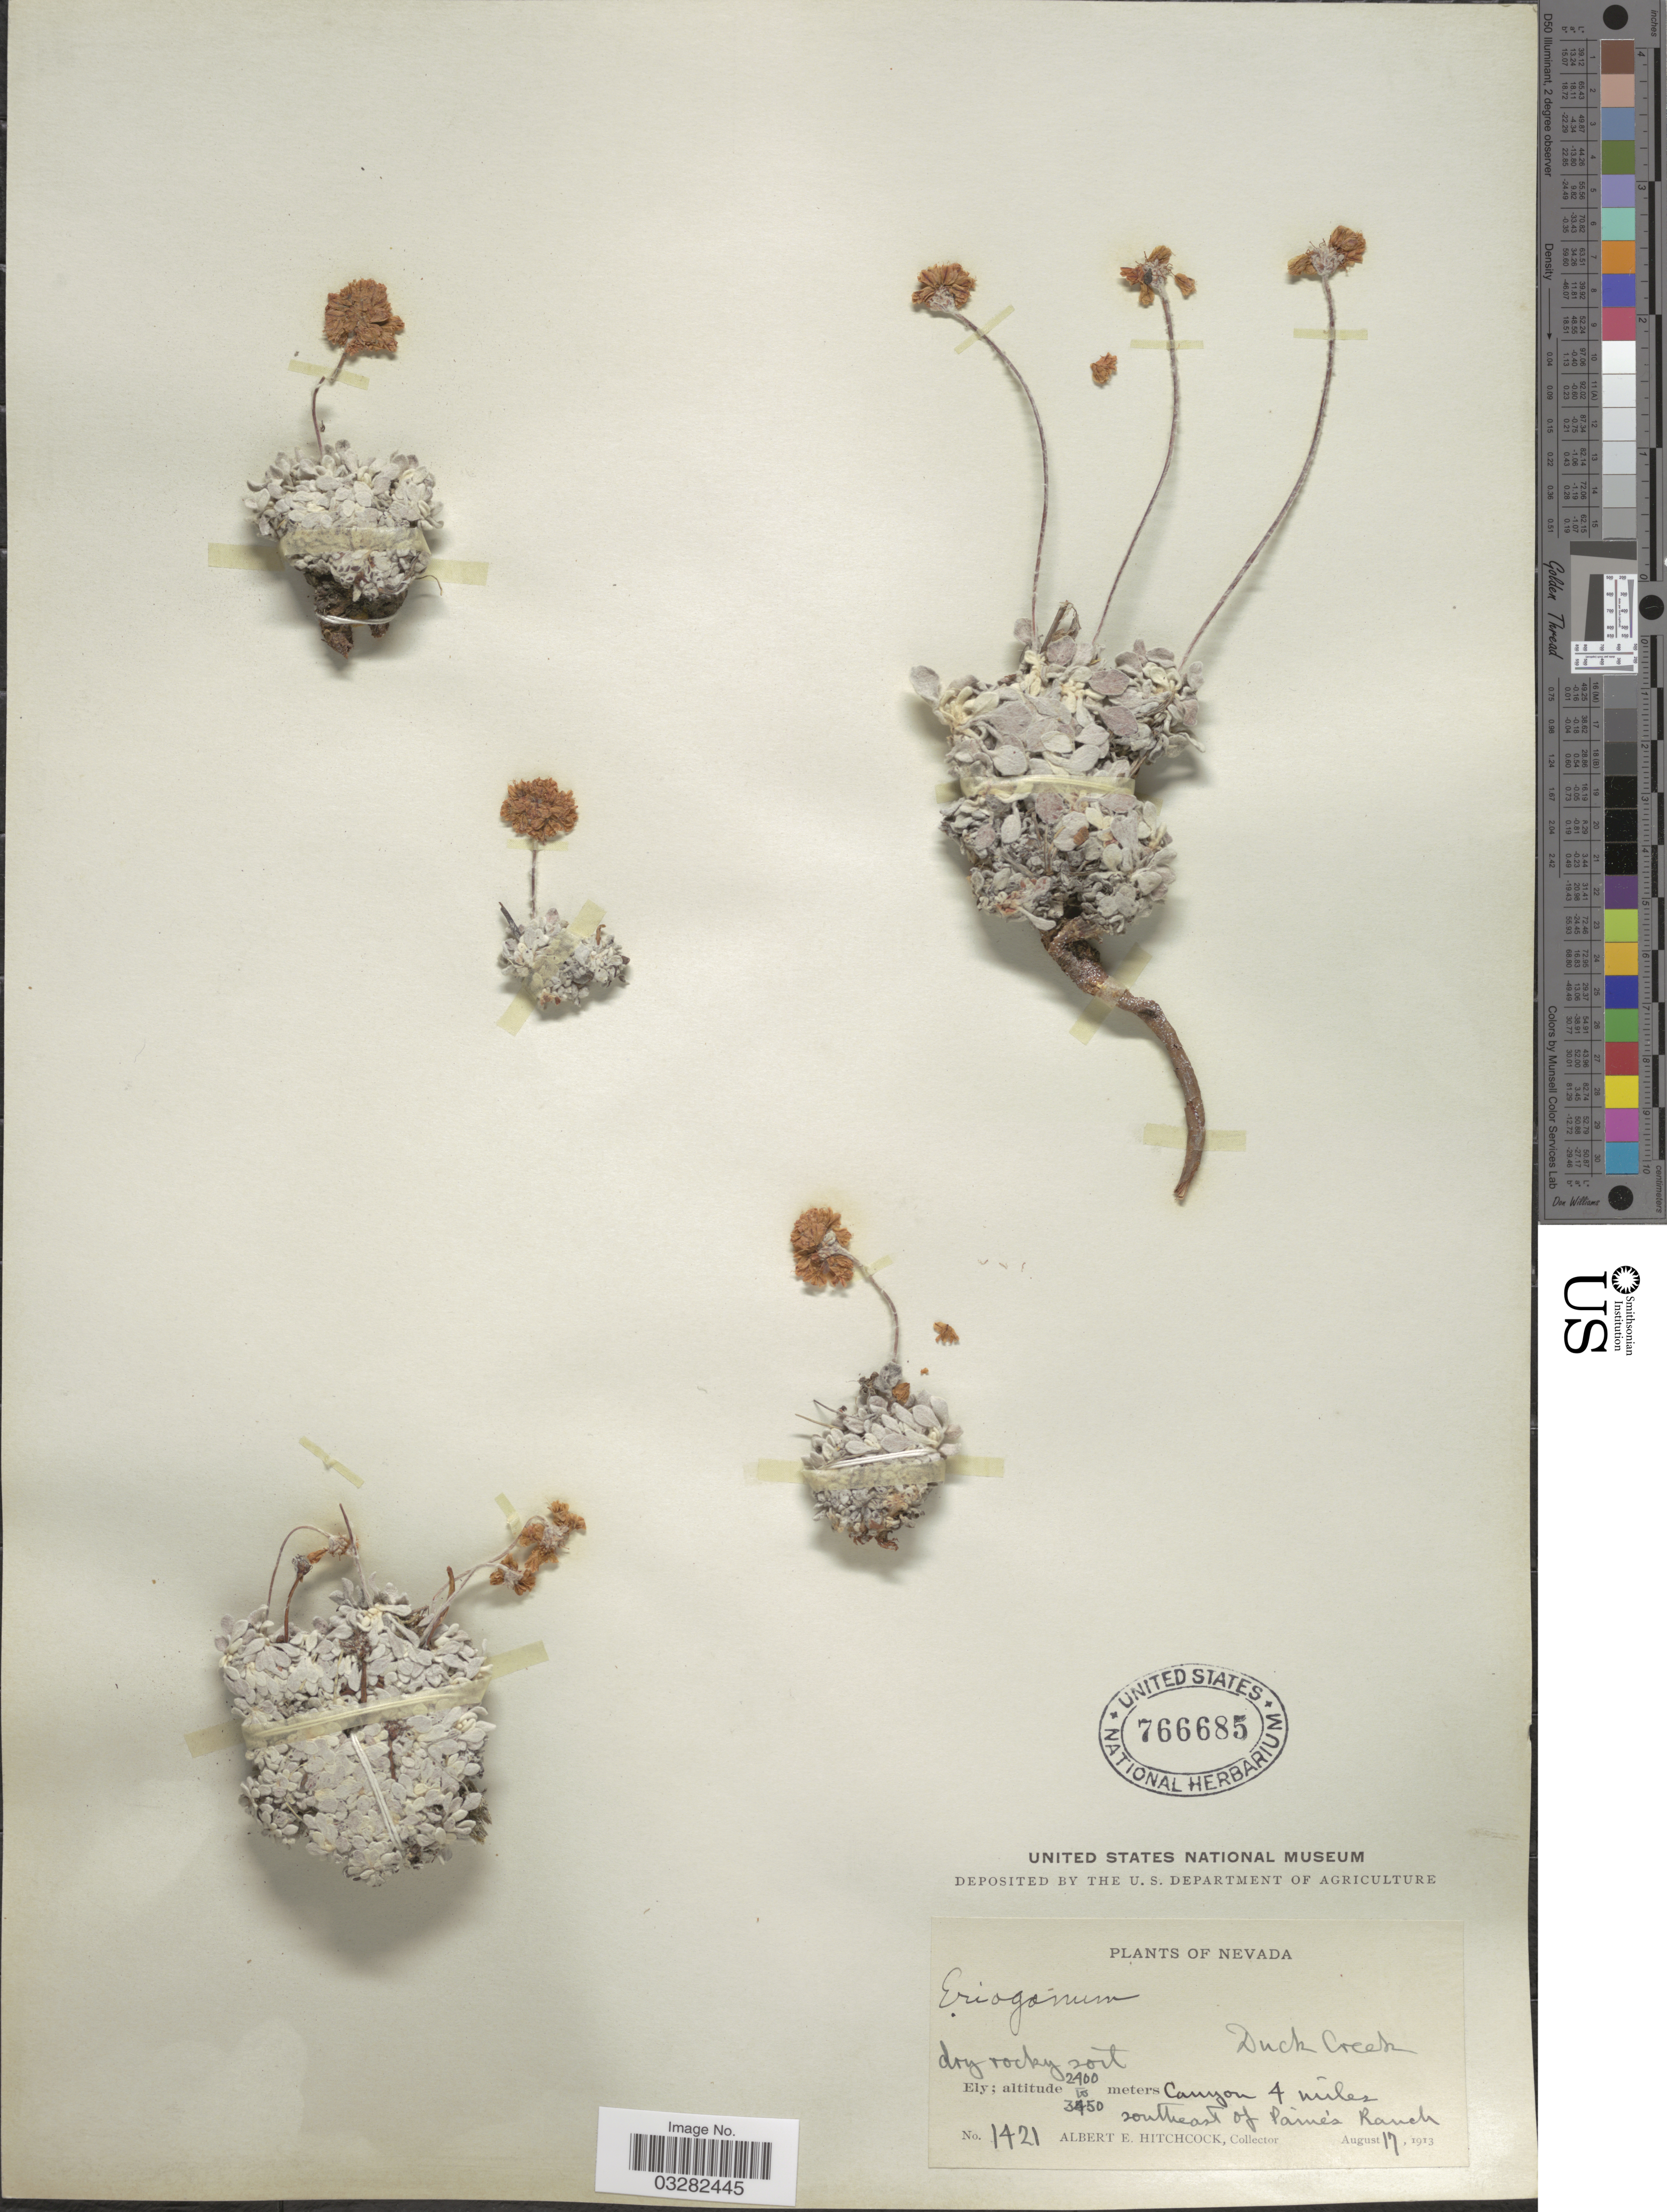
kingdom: Plantae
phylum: Tracheophyta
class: Magnoliopsida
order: Caryophyllales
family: Polygonaceae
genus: Eriogonum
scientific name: Eriogonum sp.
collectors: A. Hitchcock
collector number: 1421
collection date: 1913-08-17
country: United States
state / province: Nevada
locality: Duck Creek. Canyon 4 miles southeast of Paine's Ranch.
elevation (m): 2400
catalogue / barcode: US 766685